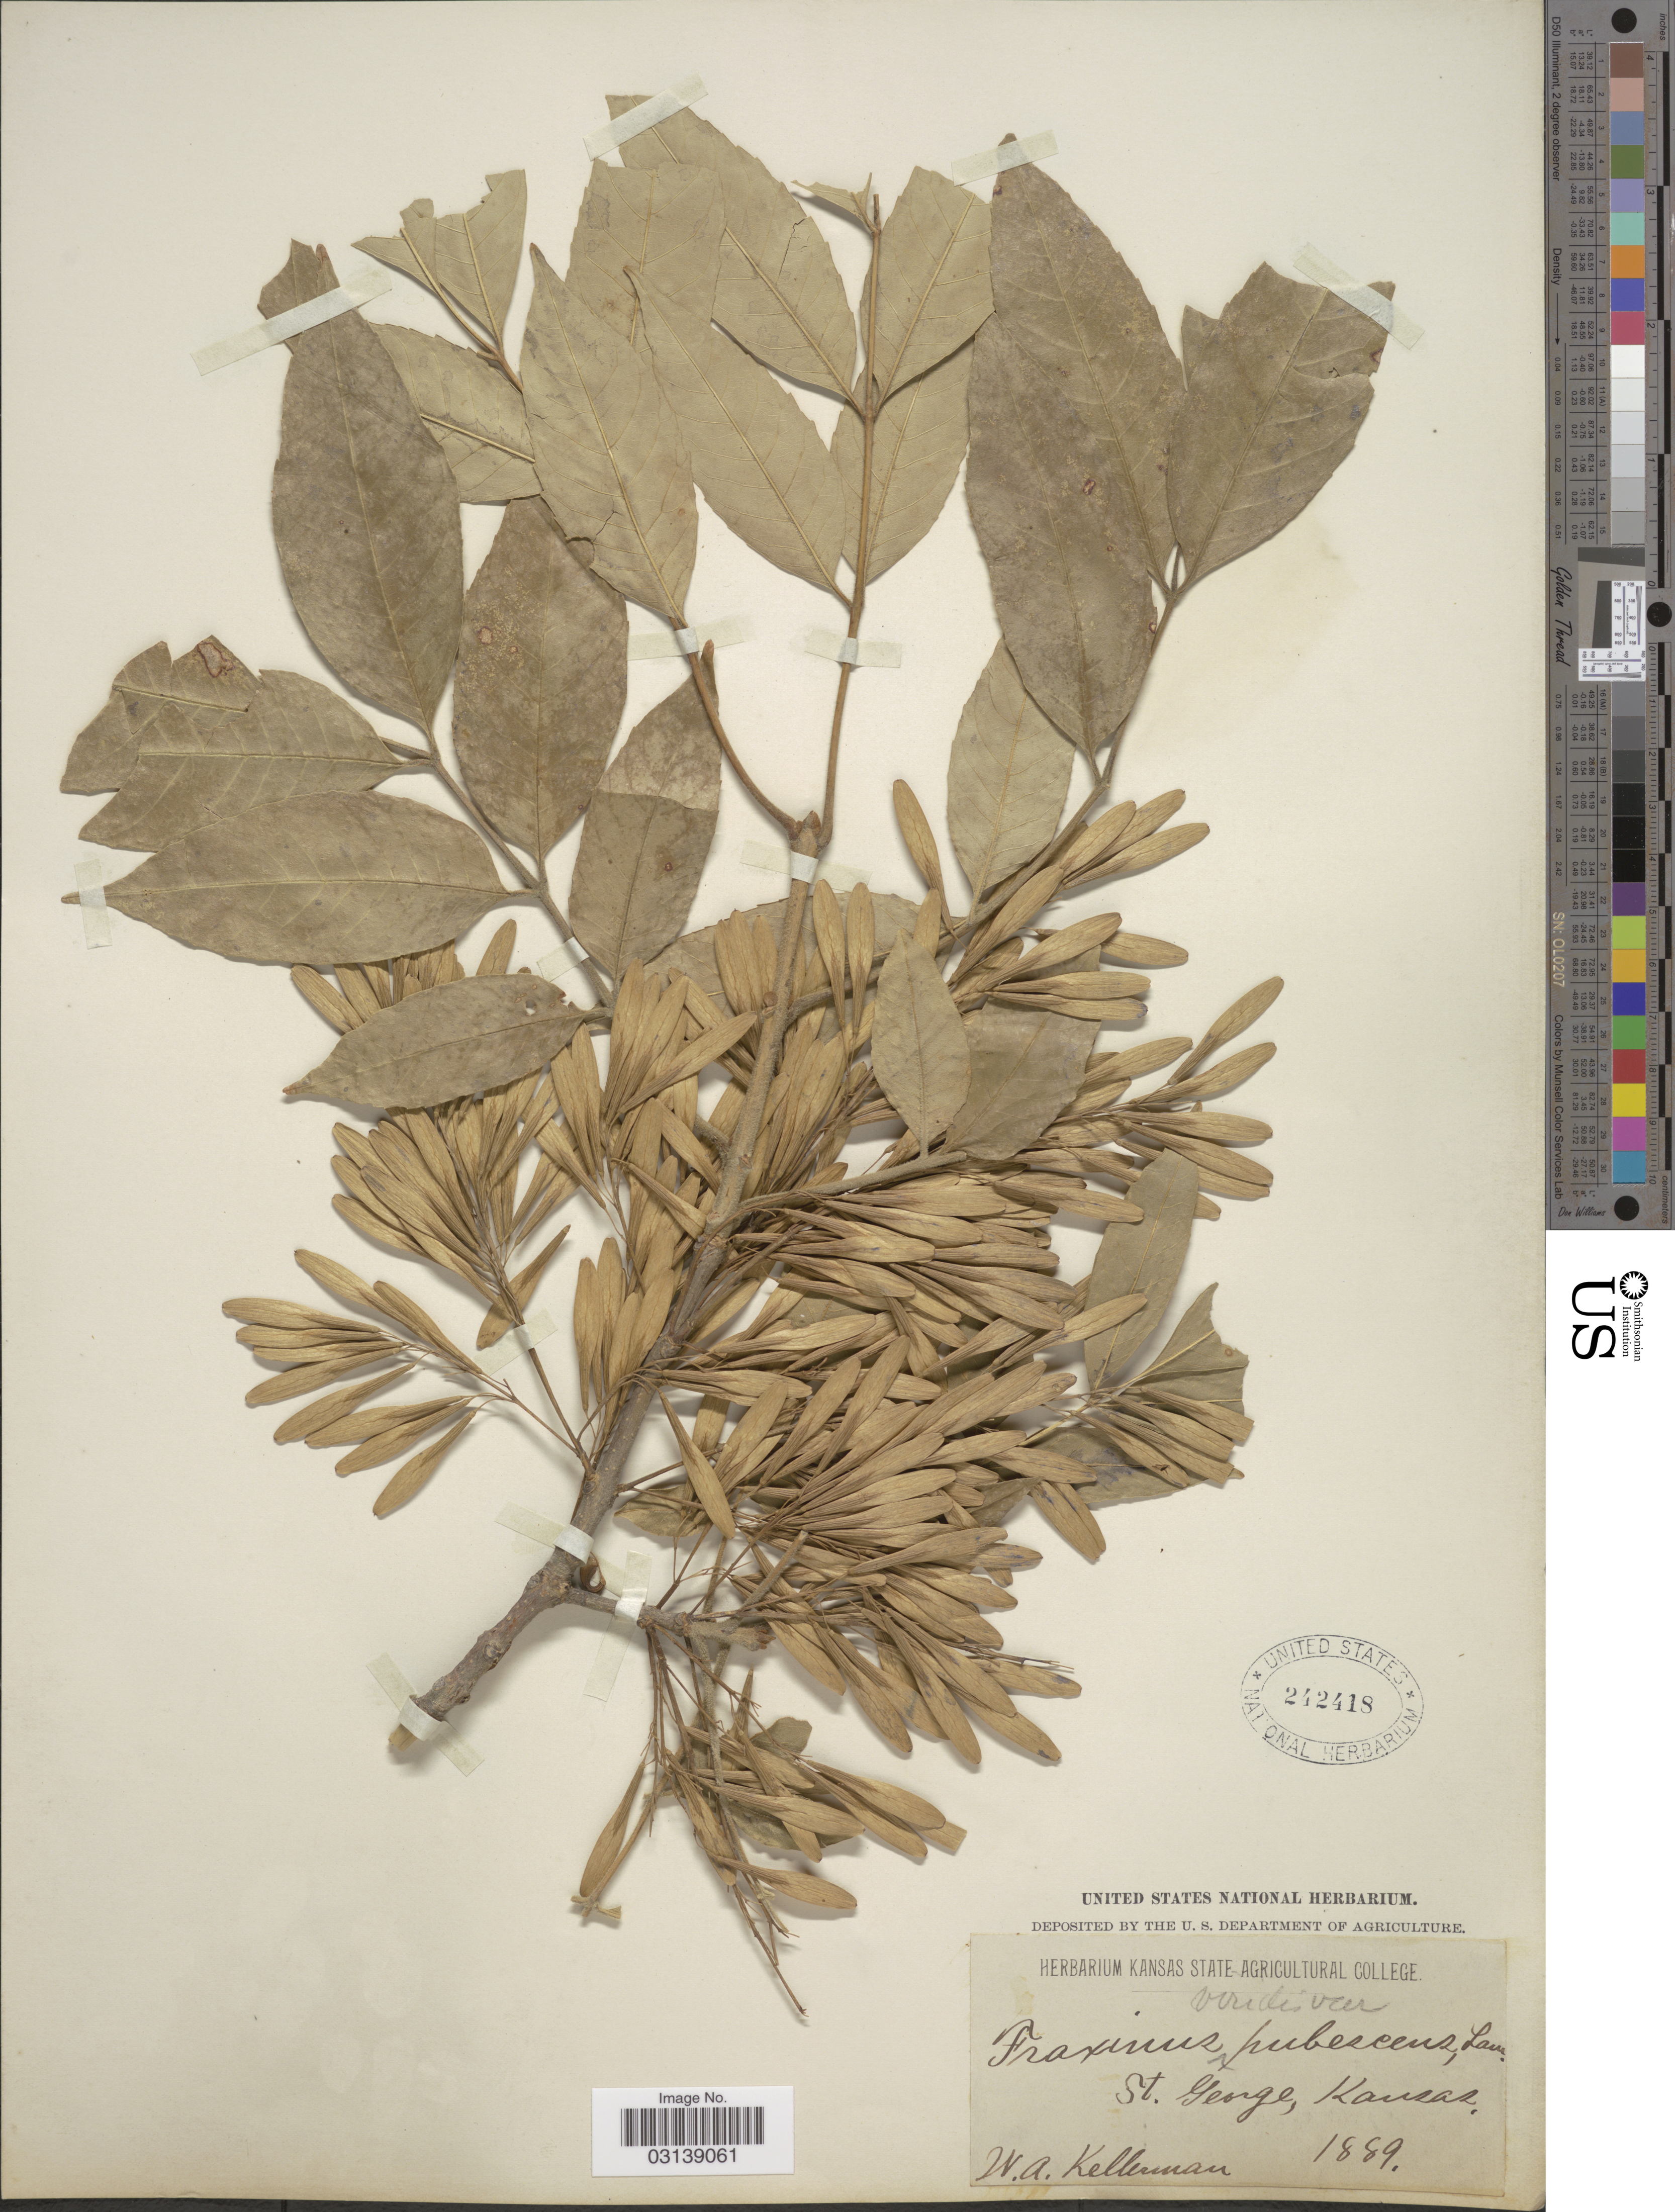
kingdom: Plantae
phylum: Tracheophyta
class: Magnoliopsida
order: Lamiales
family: Oleaceae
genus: Fraxinus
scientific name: Fraxinus pennsylvanica var. pubescens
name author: (Lam.) Lingelsh.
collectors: W. Kellerman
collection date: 1889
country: United States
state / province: Kansas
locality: St. George.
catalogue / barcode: US 242418